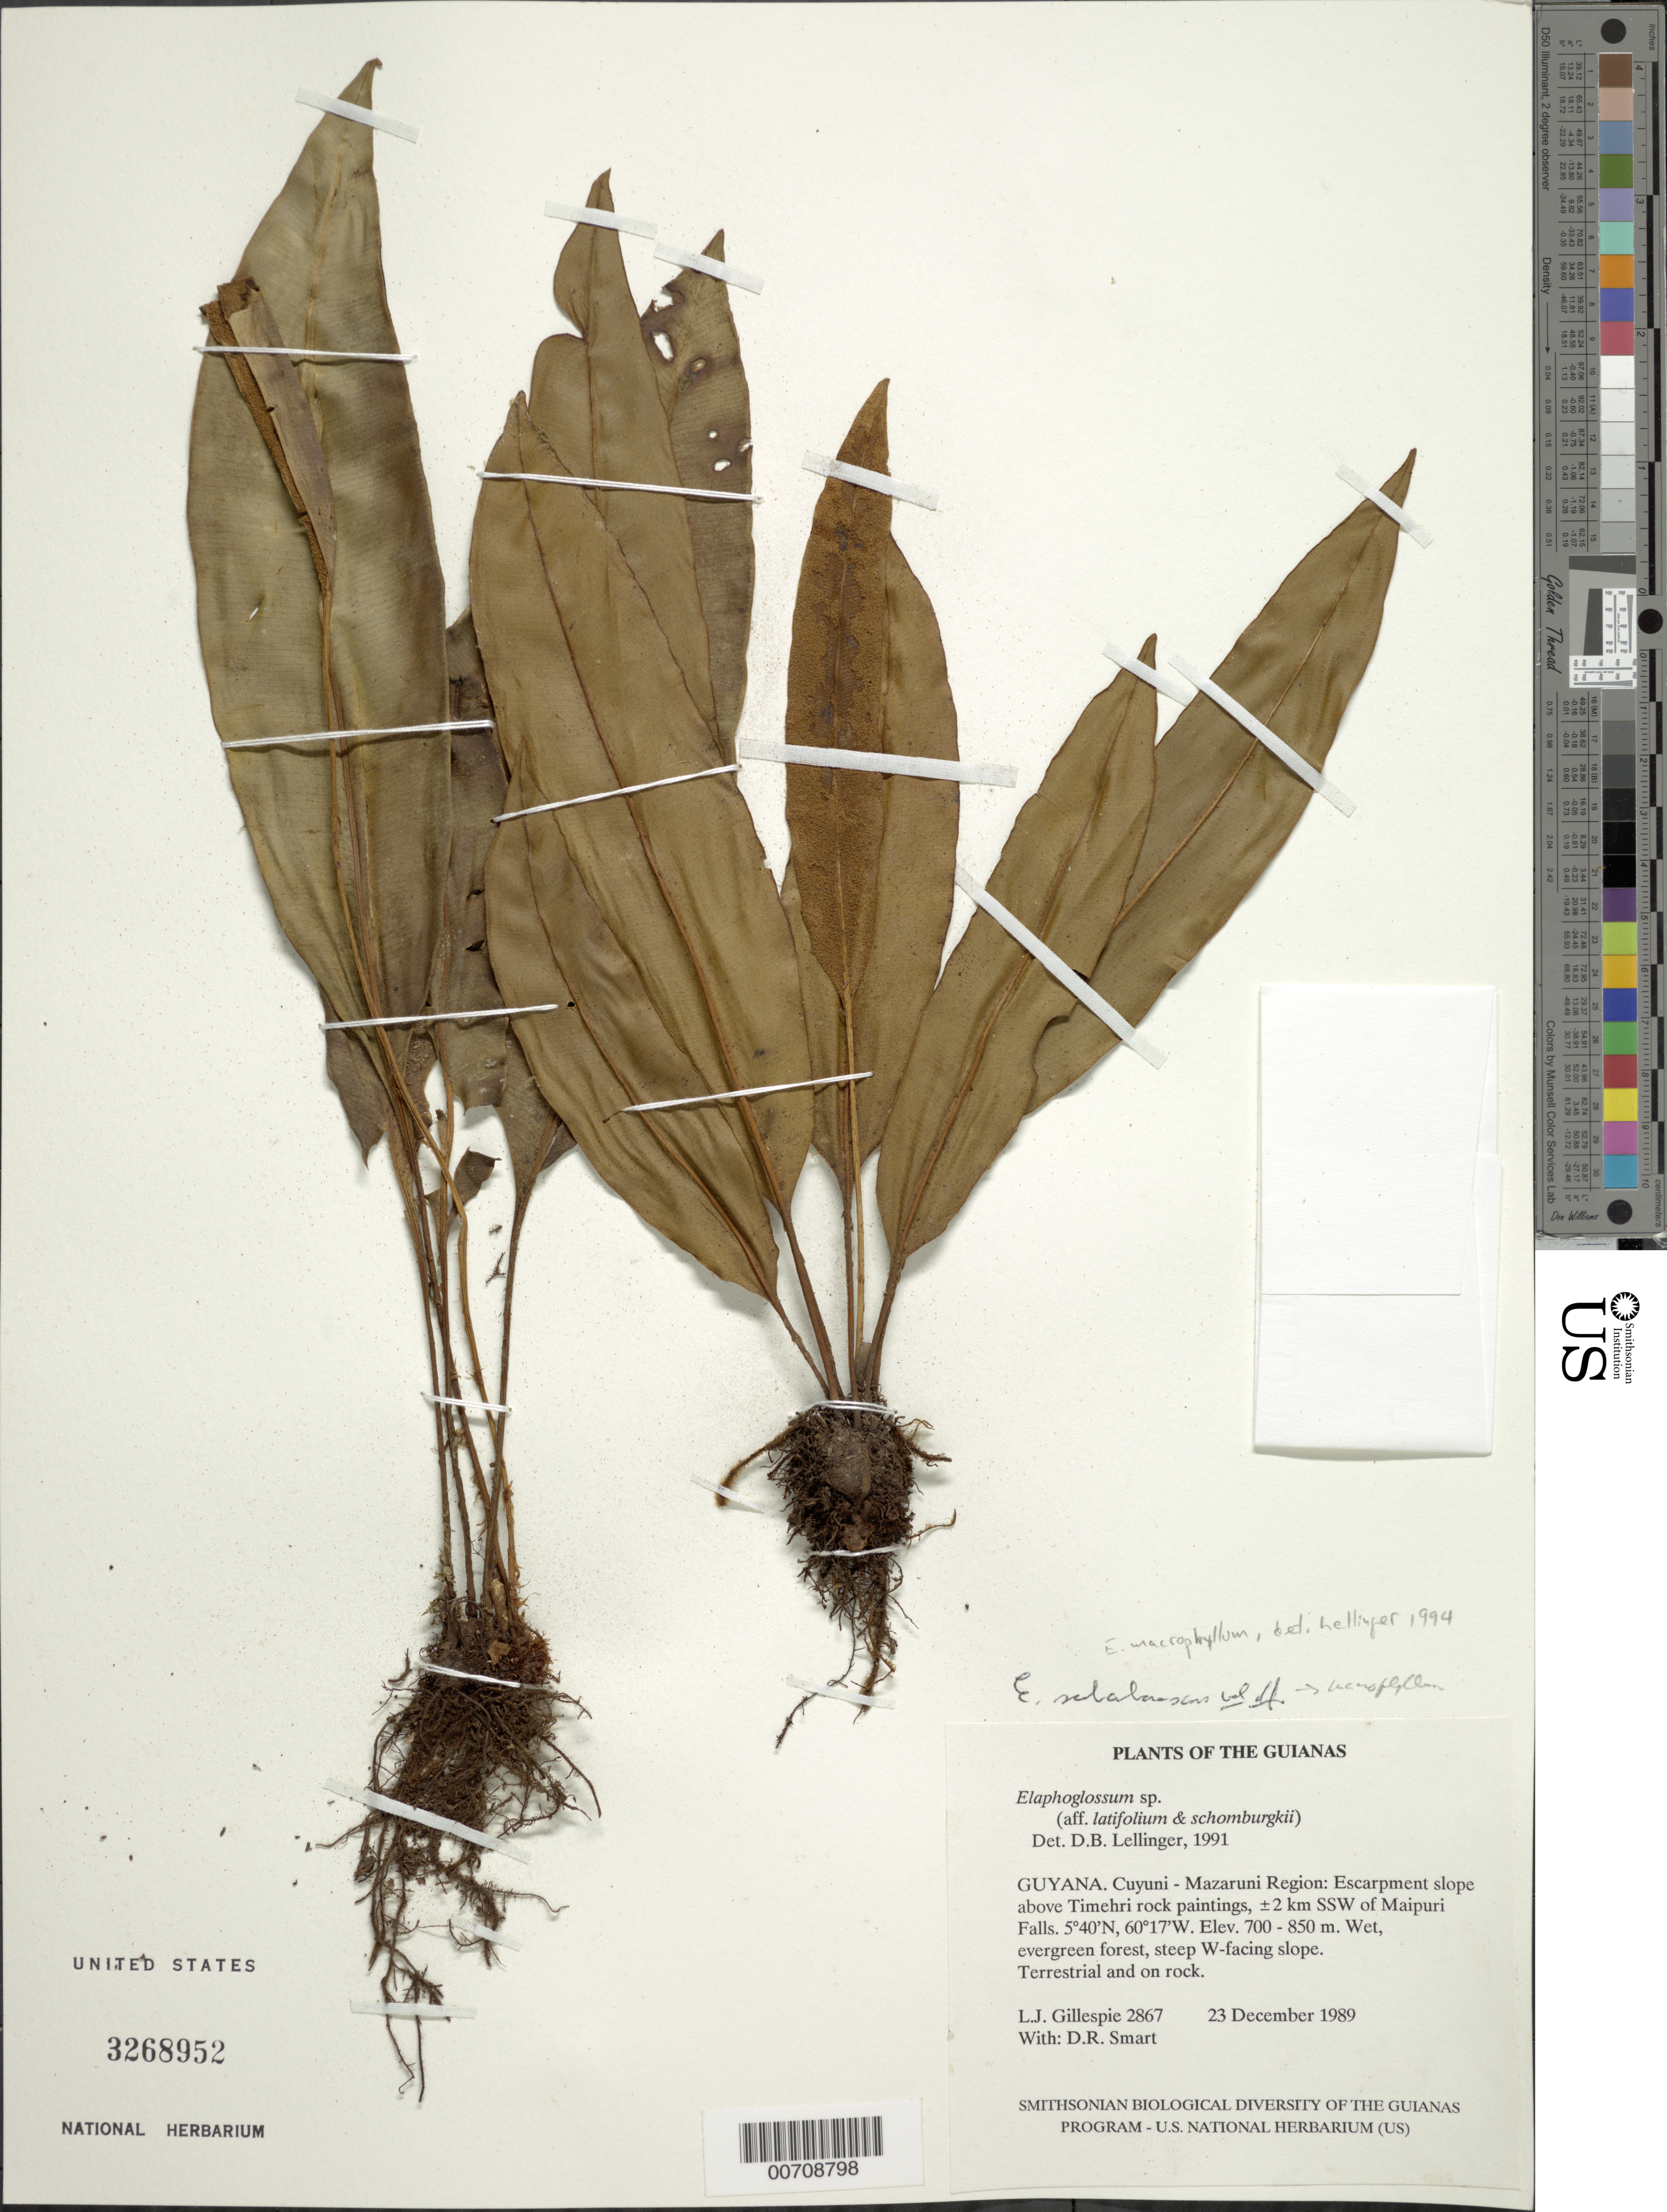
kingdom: Plantae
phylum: Tracheophyta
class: Polypodiopsida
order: Polypodiales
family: Dryopteridaceae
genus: Elaphoglossum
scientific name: Elaphoglossum macrophyllum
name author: (Mett. ex Kuhn) Christ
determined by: Lellinger, David B., (BOT), Smithsonian Institution - National Museum of Natural History (UNITED STATES)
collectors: L. J. Gillespie & D. R. Smart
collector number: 2867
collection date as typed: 23 December 1989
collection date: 1989-12-23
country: Guyana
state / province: Cuyuni-Mazaruni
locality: Escarpment slope above Timehri rock paintings, ±2 km SSW of Maipuri Falls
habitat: Wet, evergreen forest, steep W-facing slope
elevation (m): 700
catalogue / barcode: US 3268952